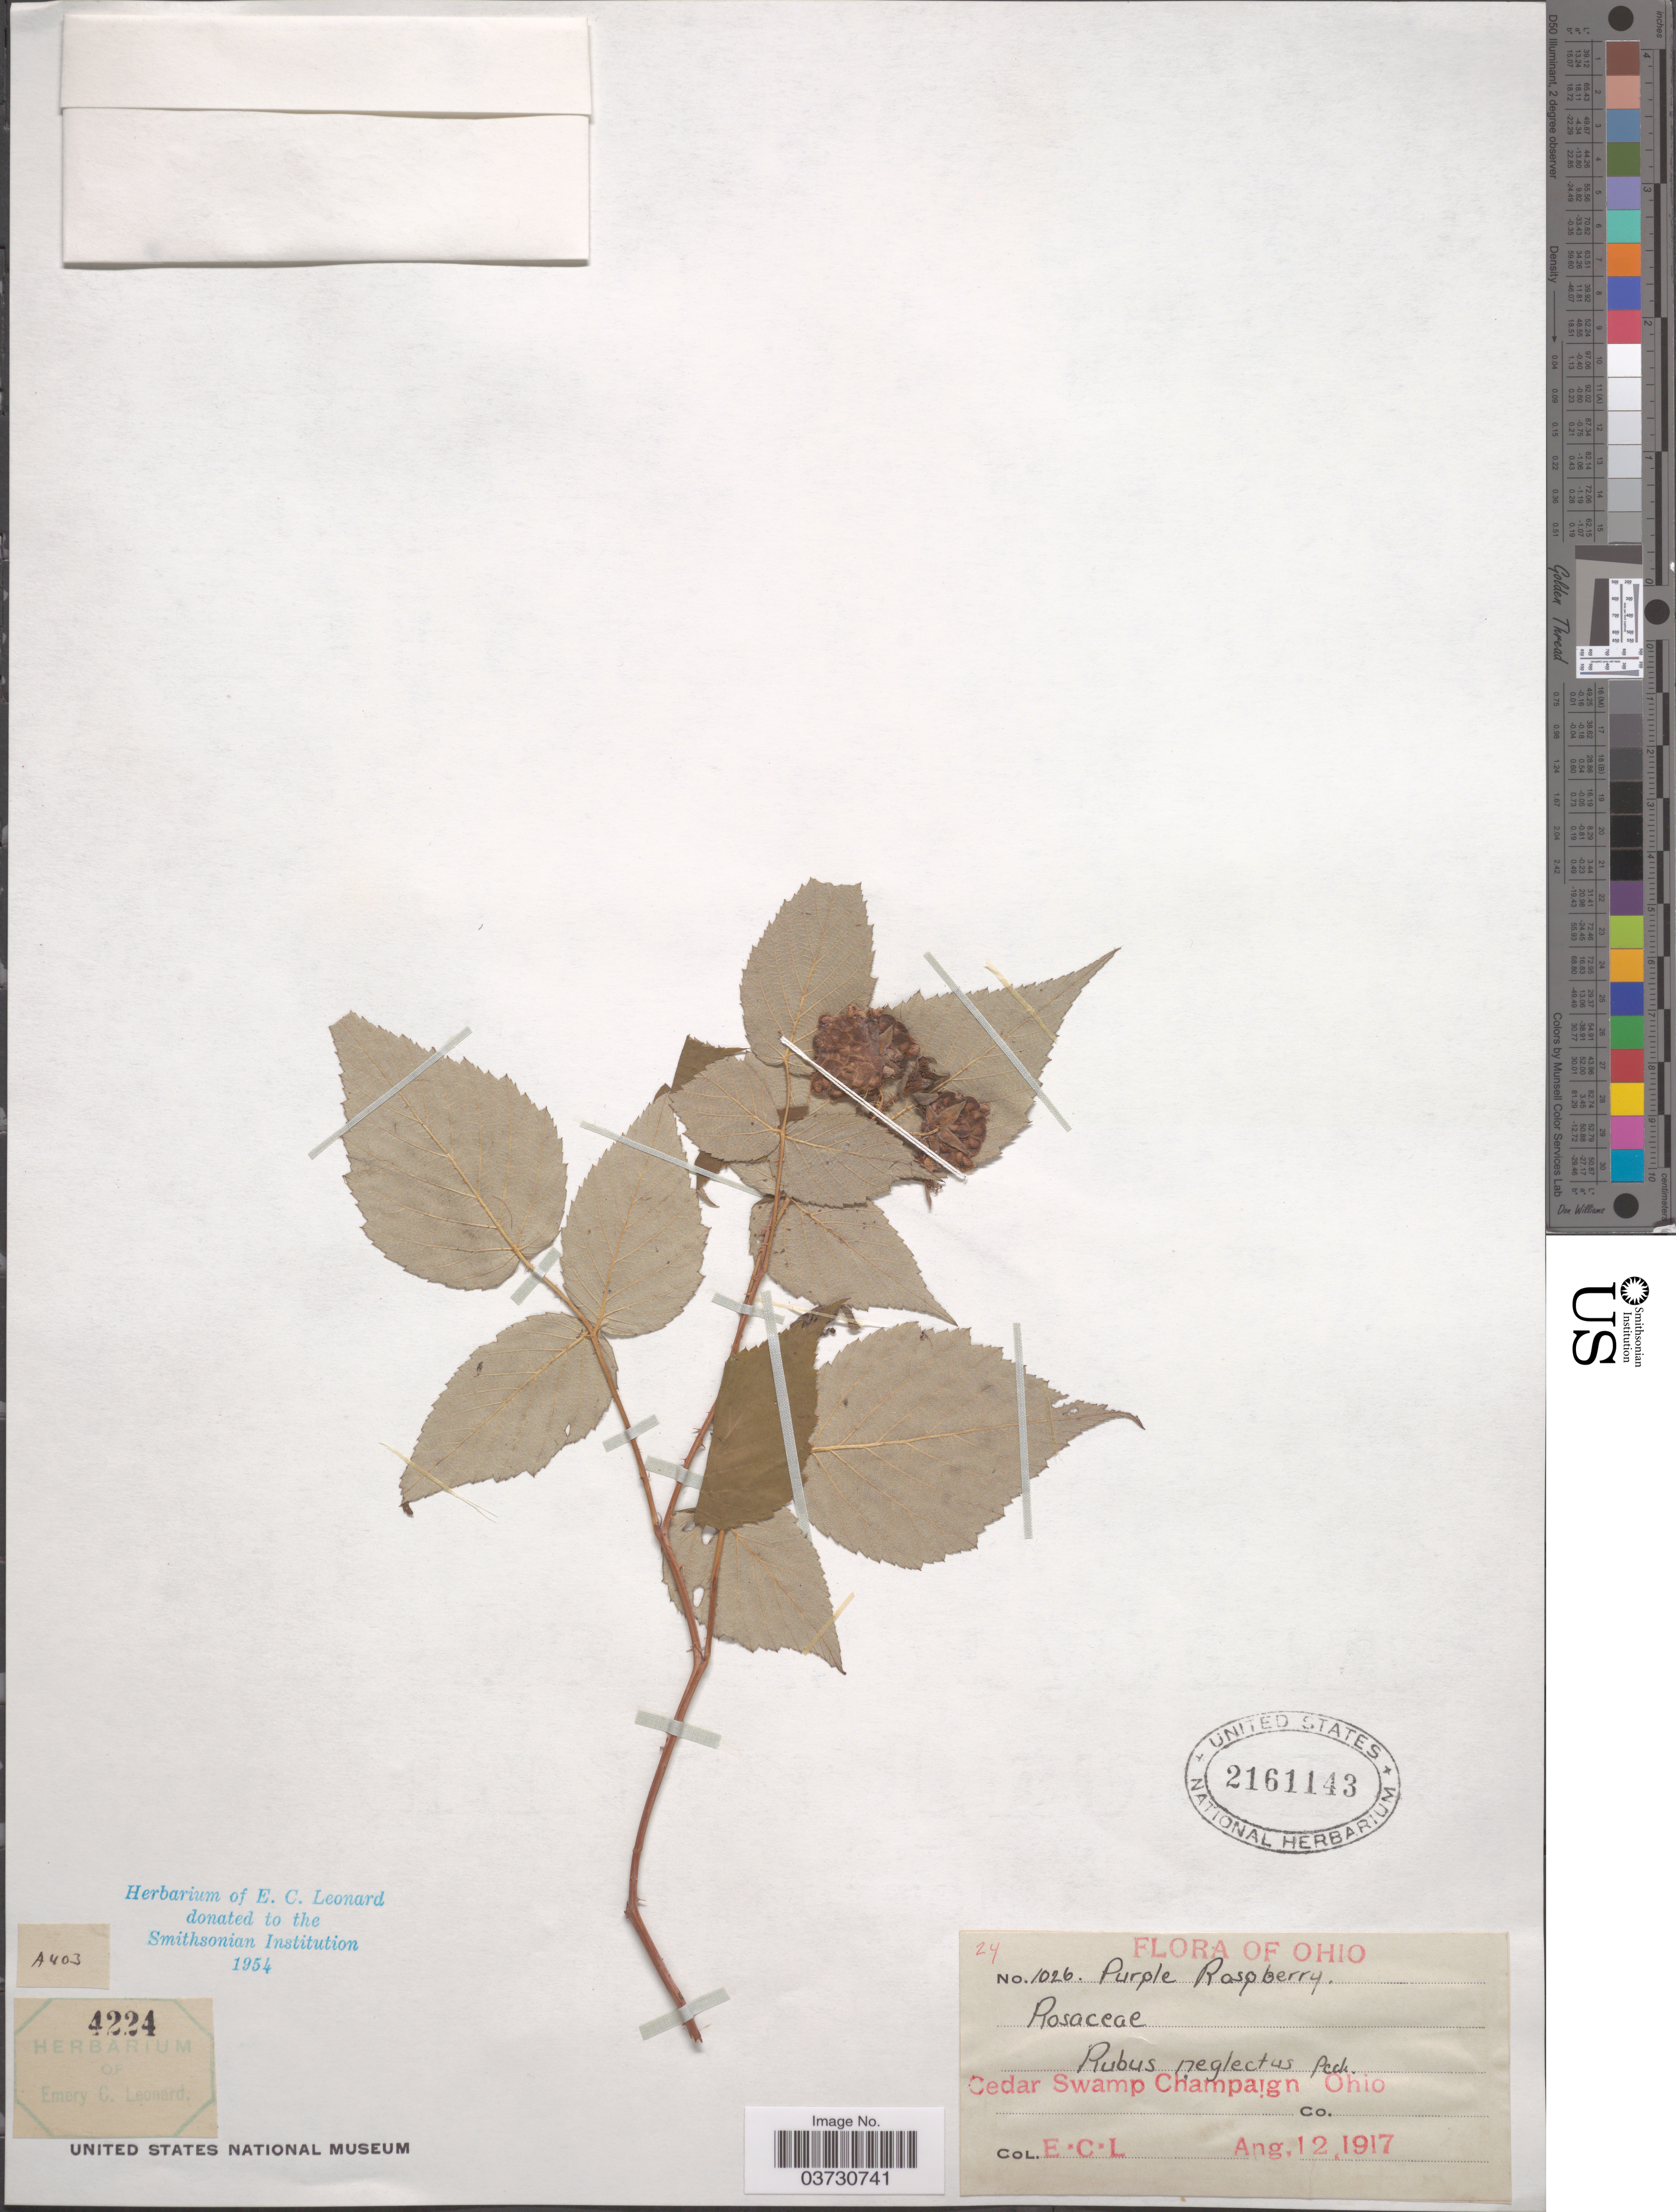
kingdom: Plantae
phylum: Tracheophyta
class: Magnoliopsida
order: Rosales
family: Rosaceae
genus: Rubus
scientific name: Rubus neglectus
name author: P.J. Müll. ex Focke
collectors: E. C. Leonard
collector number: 1026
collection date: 1917-08-12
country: United States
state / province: Ohio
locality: Cedar Swamp Champaign Co.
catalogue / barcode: US 2161143